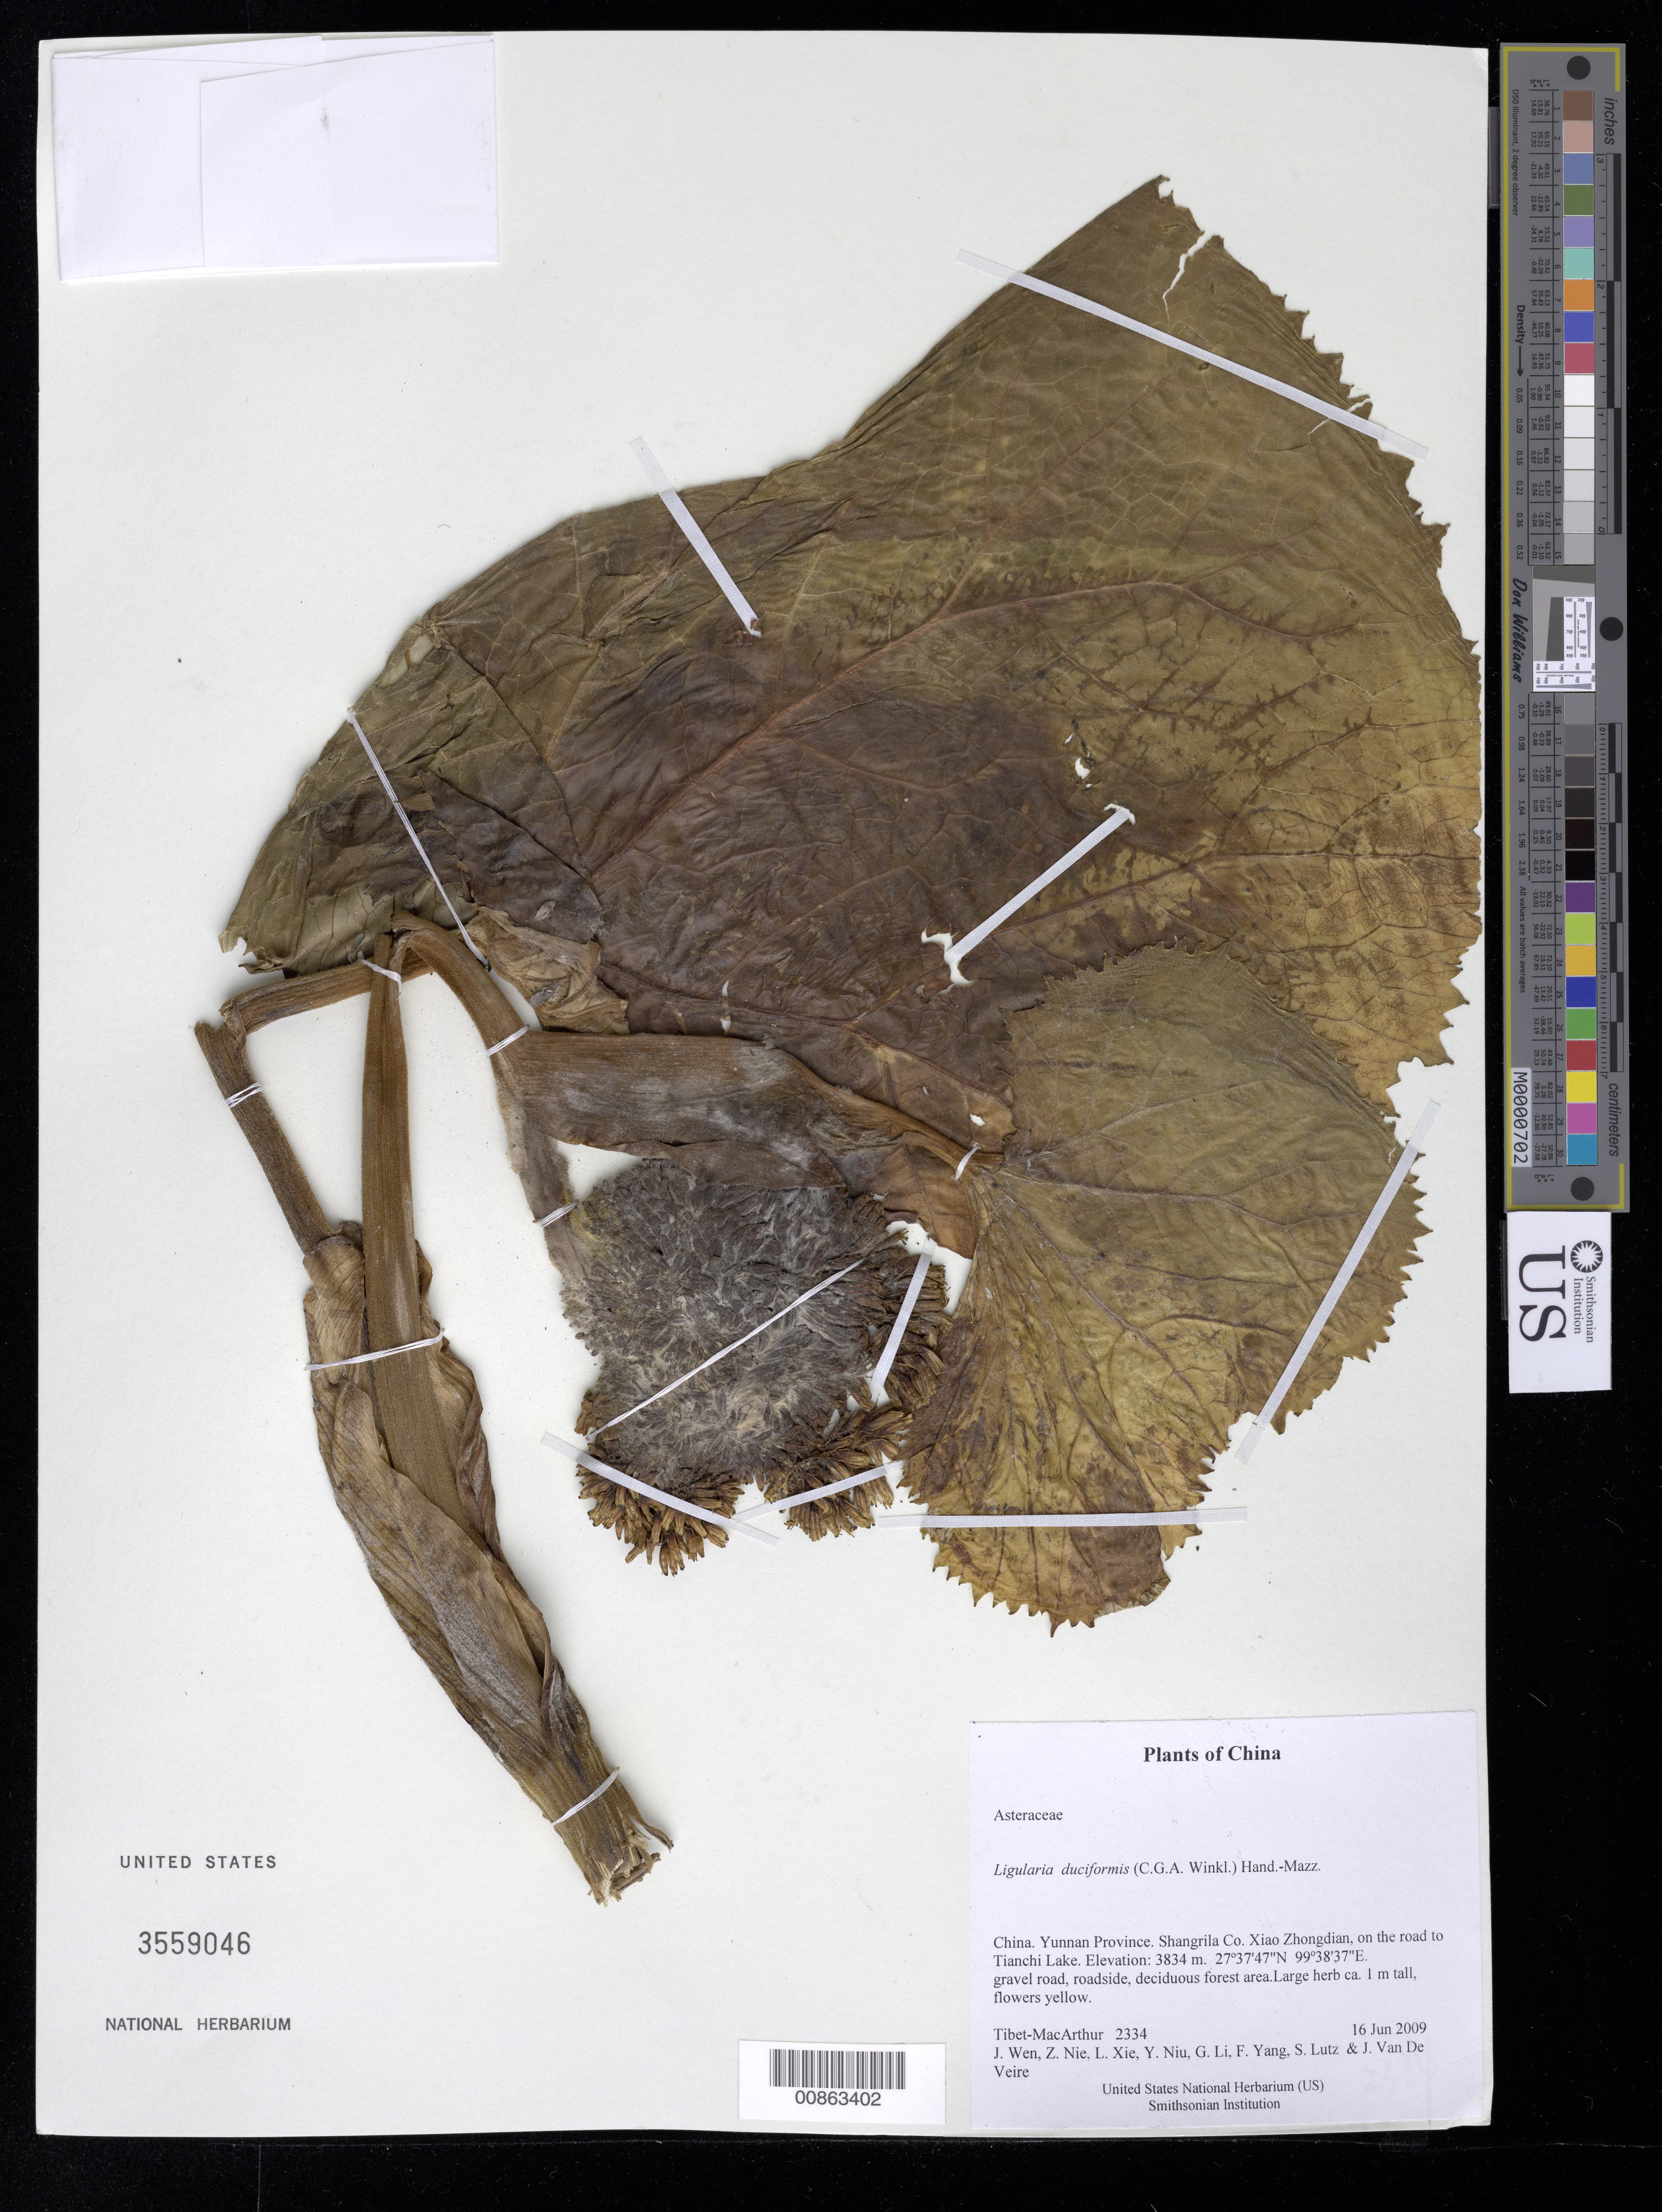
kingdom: Plantae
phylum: Tracheophyta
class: Magnoliopsida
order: Asterales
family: Asteraceae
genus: Ligularia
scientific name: Ligularia duciformis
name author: (C. Winkl.) Hand.-Mazz.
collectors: Tibet-MacArthur, J. Wen, Z. Nie, L. Xie, Y. Niu, G. Li, F. Yang, S. Lutz & J. Van De Veire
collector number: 2334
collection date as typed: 16 Jun 2009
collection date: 2009-06-16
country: China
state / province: Yunnan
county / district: Shangrila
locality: Xiao Zhongdian, on the road to Tianchi Lake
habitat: gravel road, roadside, deciduous forest area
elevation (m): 3834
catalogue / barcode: US 3559046